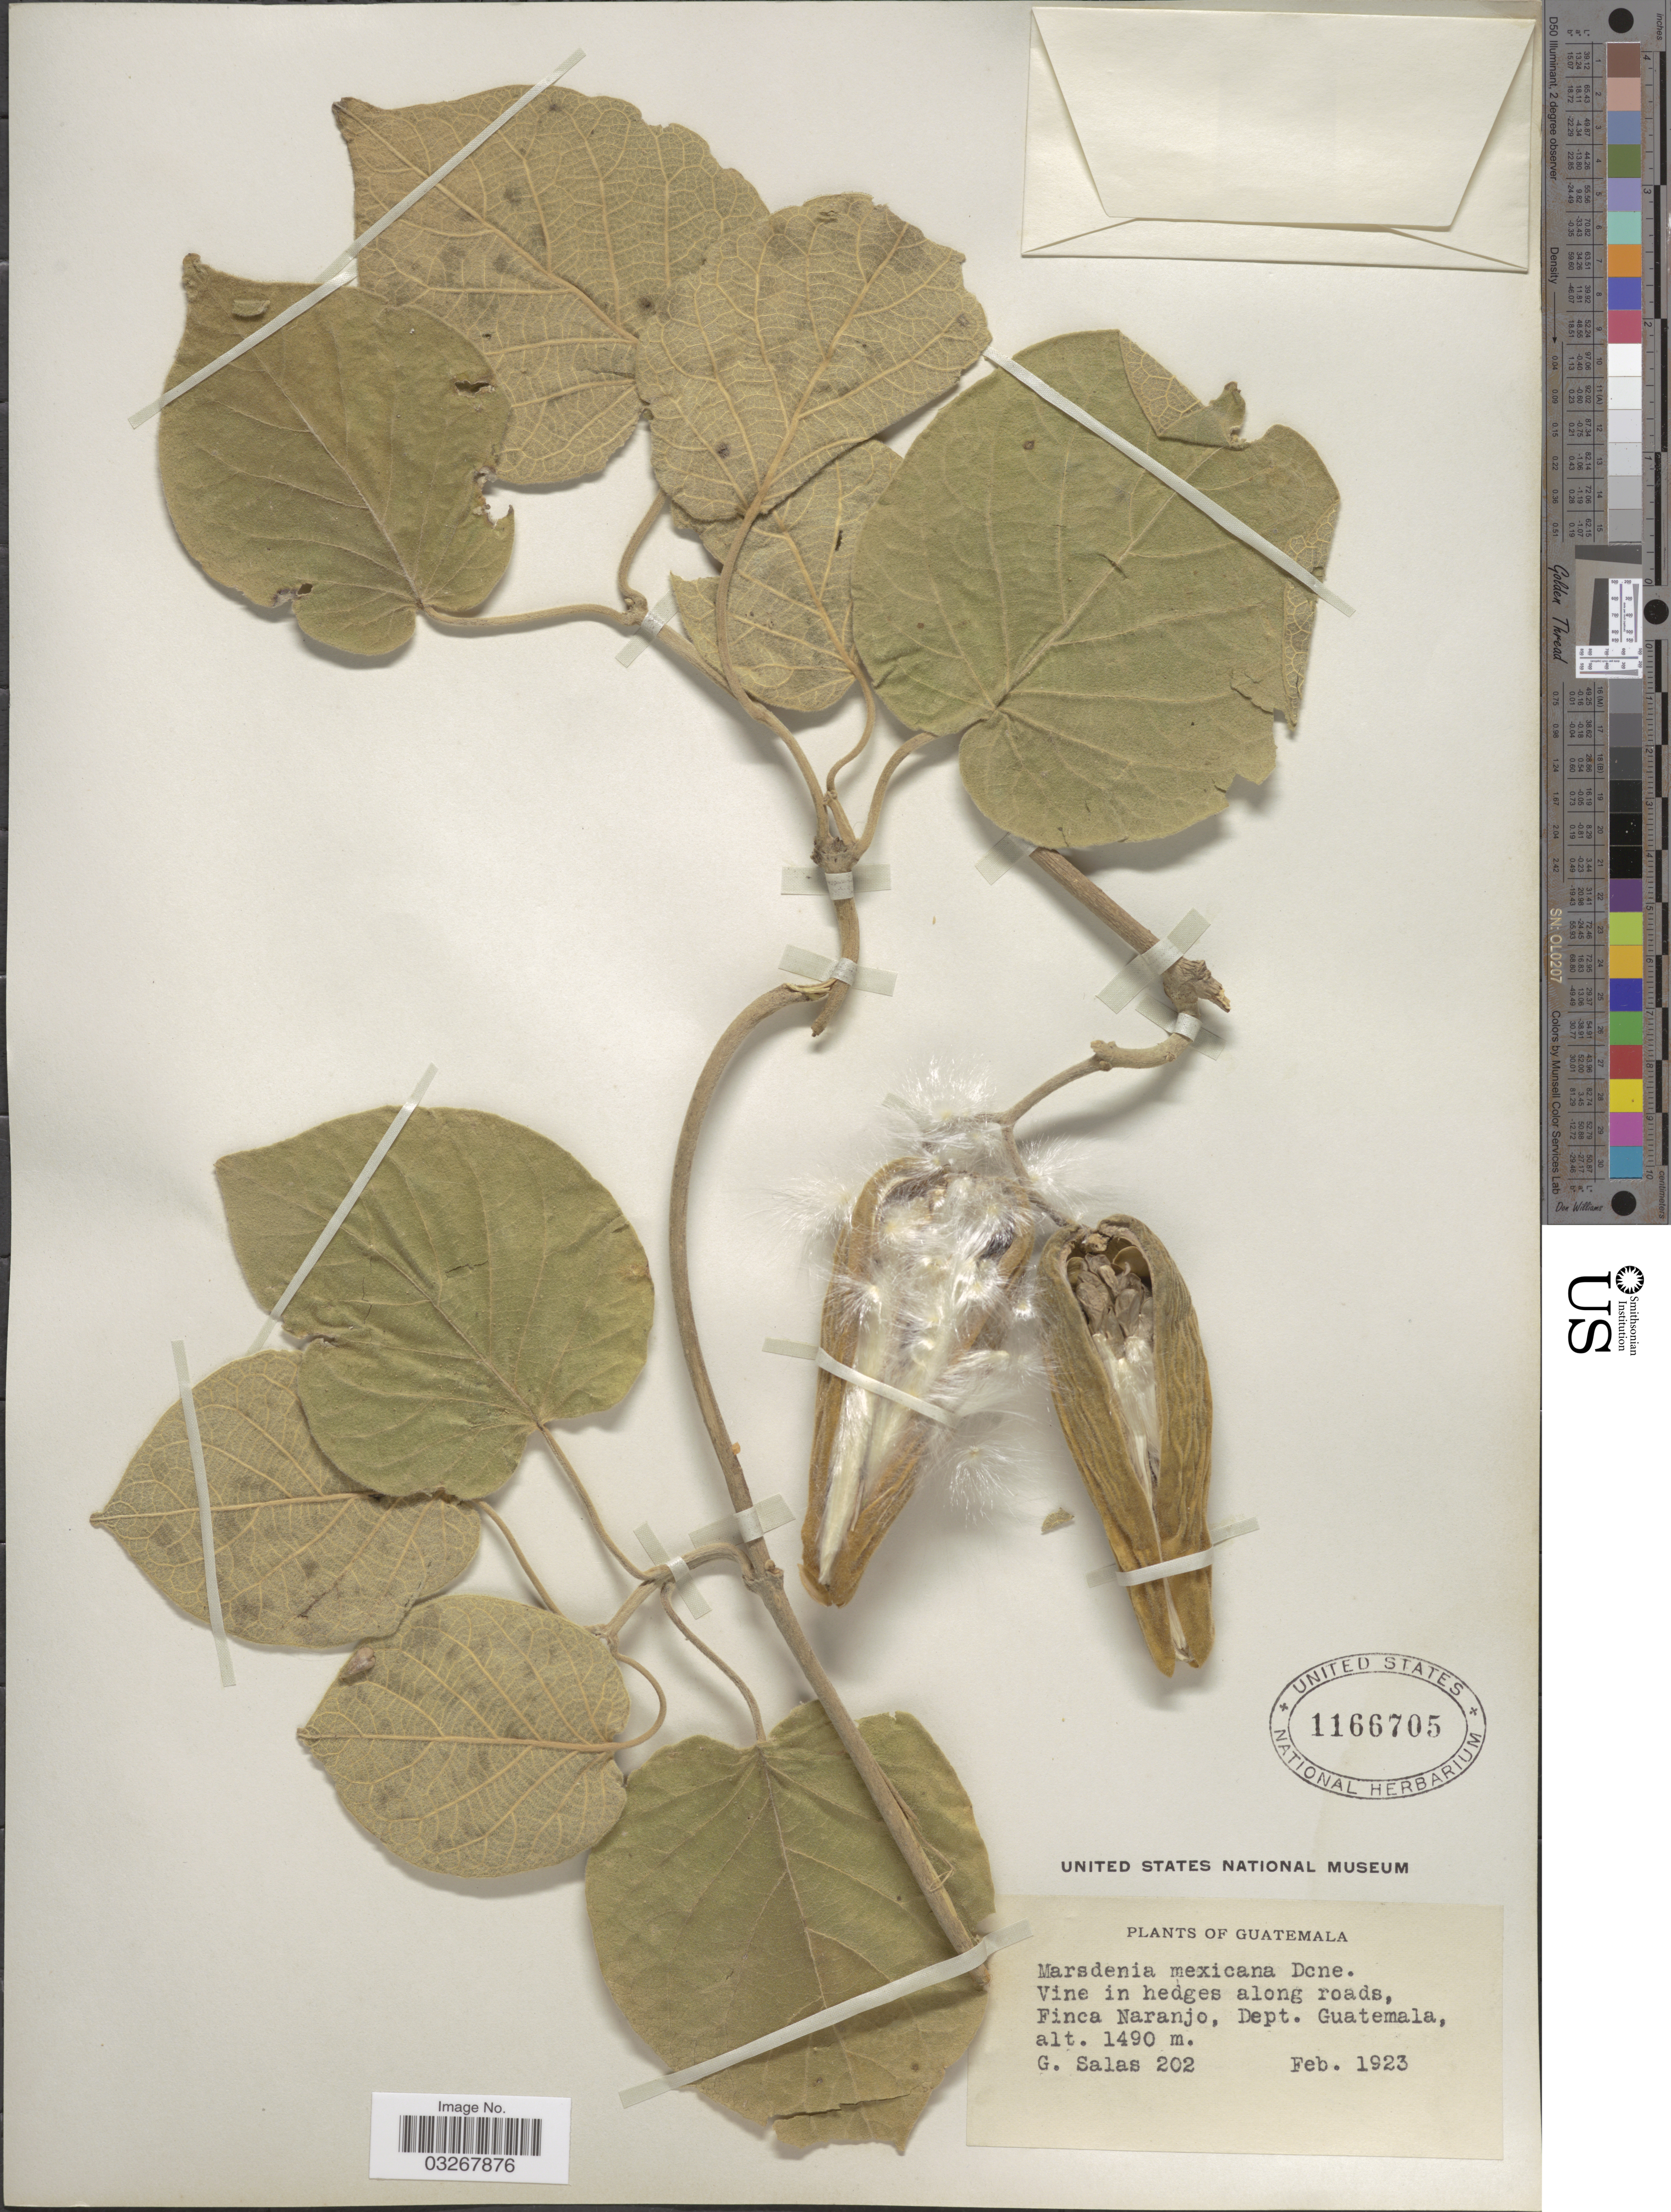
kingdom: Plantae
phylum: Tracheophyta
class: Magnoliopsida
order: Gentianales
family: Apocynaceae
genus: Marsdenia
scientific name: Marsdenia gilgiana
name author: W. Rothe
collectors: G. Salas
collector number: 202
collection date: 1923-02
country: Guatemala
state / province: Guatemala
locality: Finca Naranjo, Dept. Guatemala.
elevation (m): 1490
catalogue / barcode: US 1166705